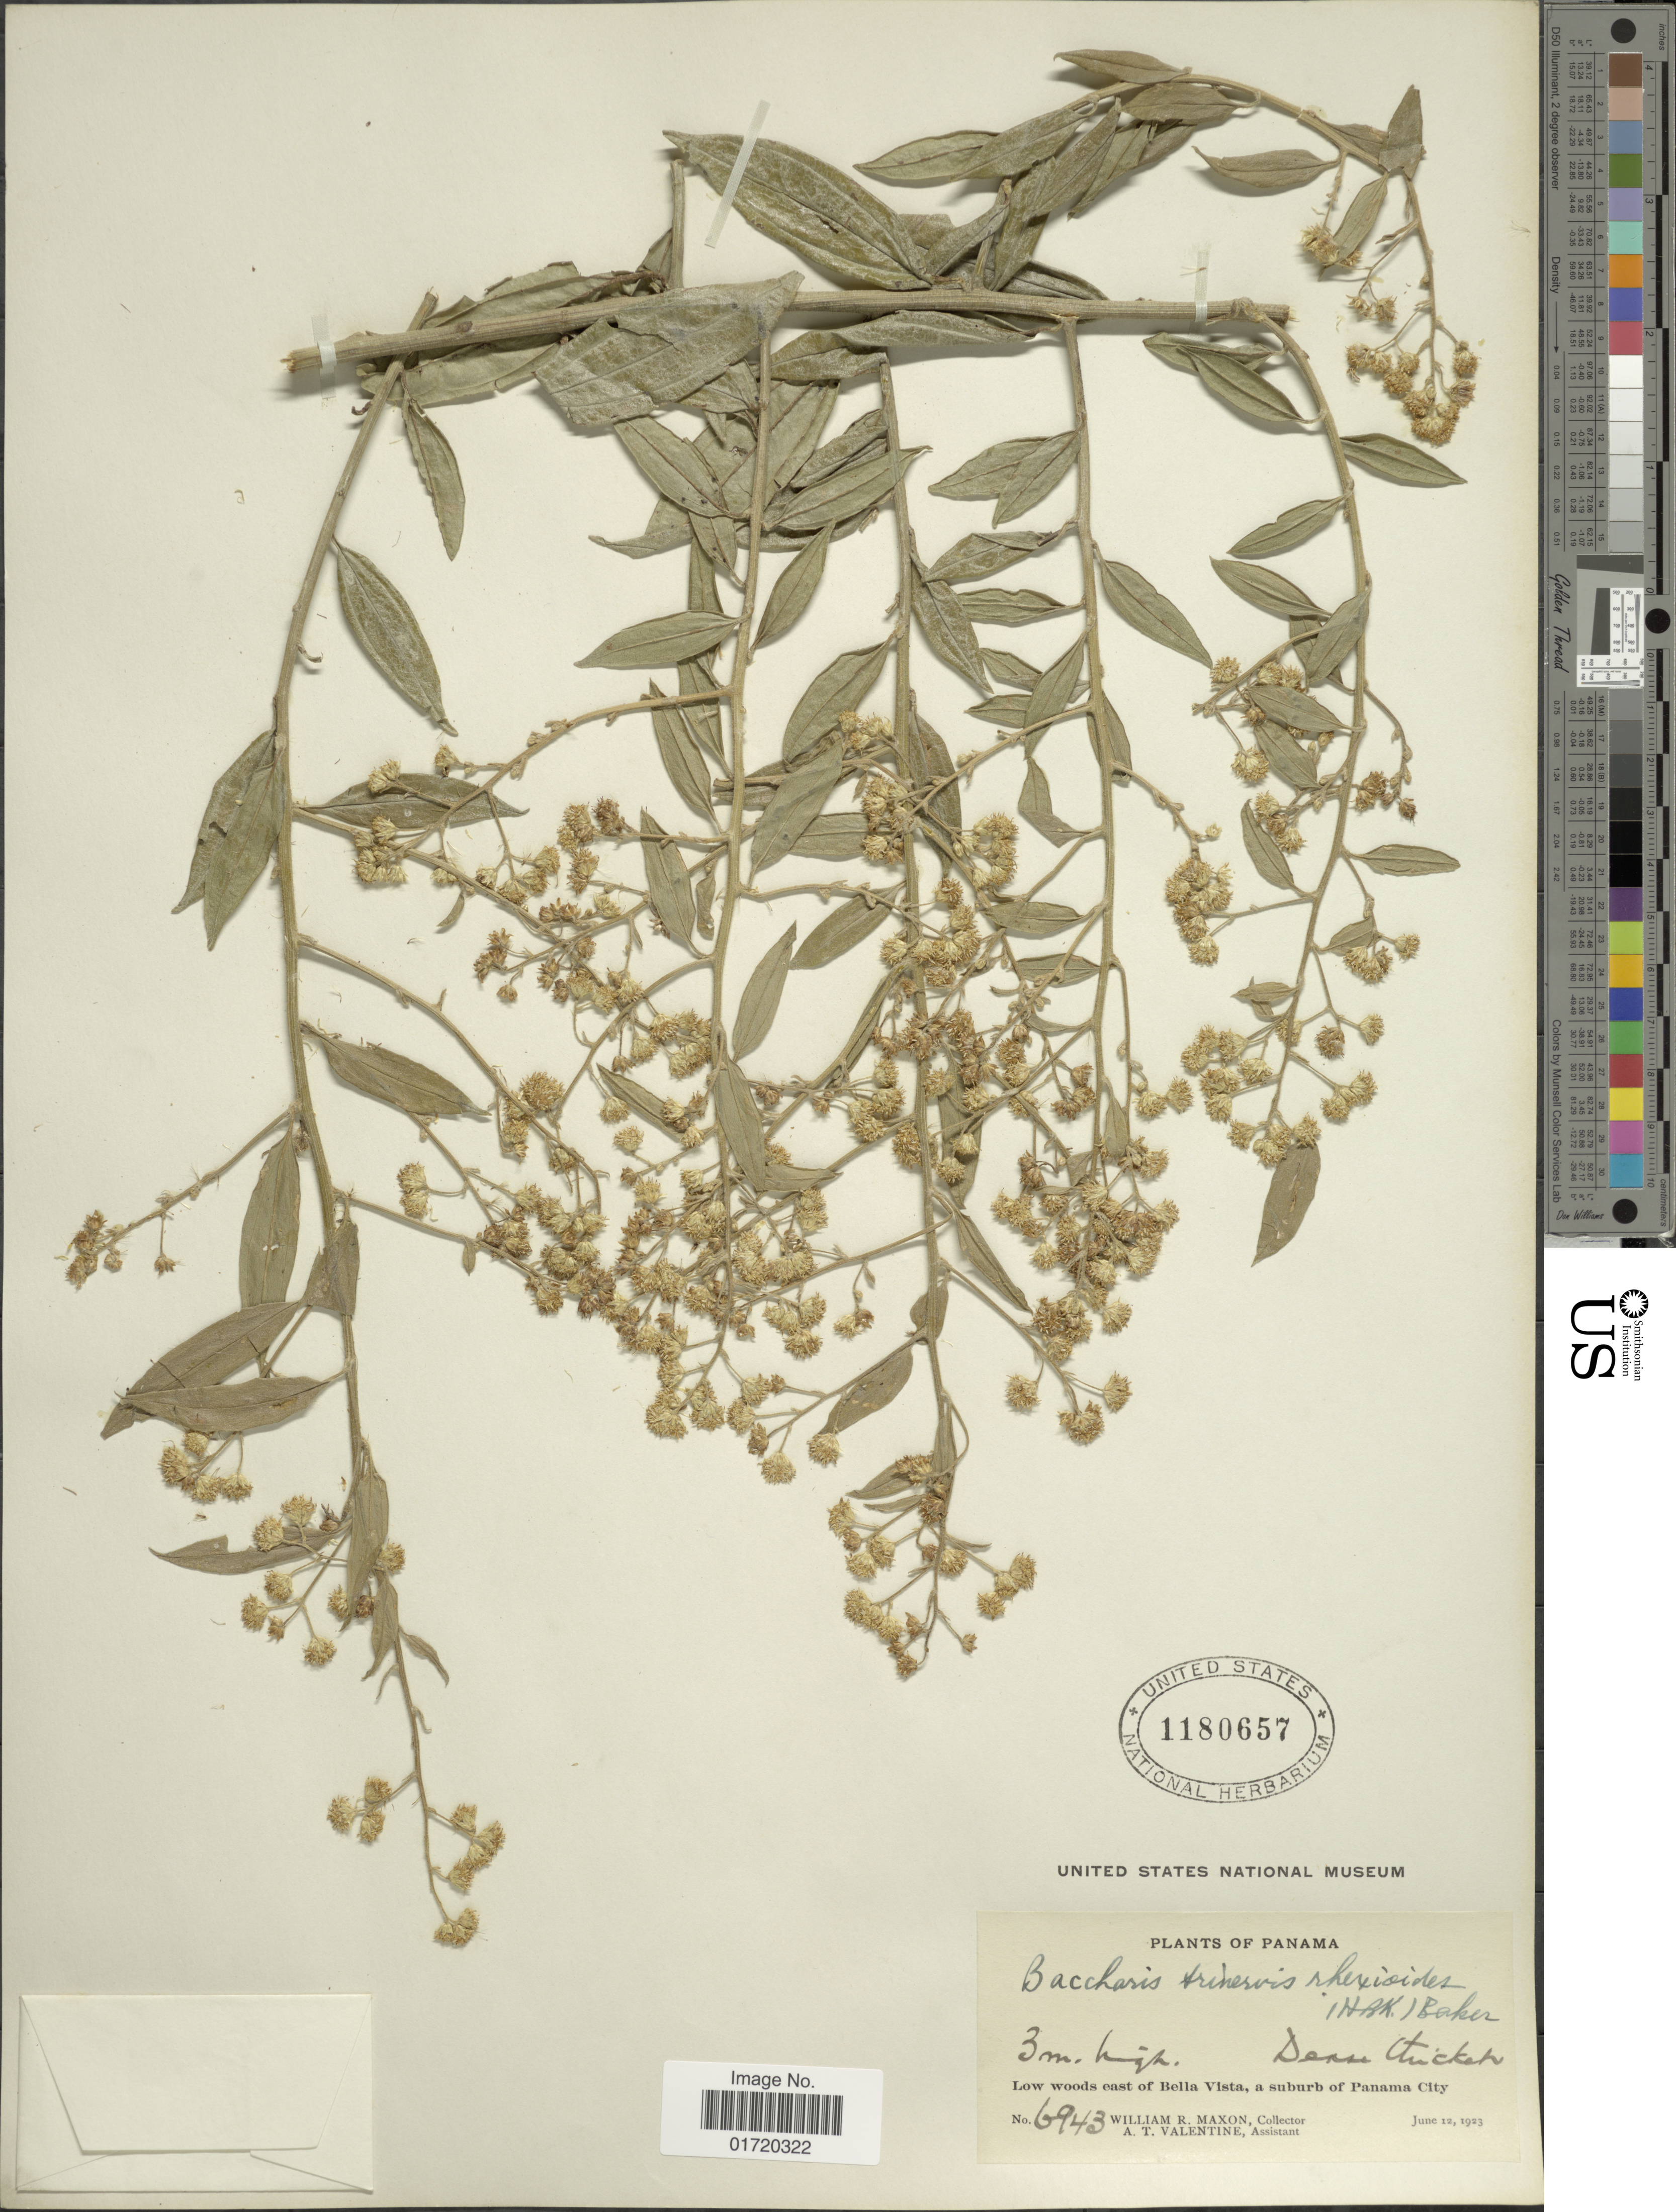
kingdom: Plantae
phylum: Tracheophyta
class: Magnoliopsida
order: Asterales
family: Asteraceae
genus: Baccharis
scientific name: Baccharis trinervis var. rhexioides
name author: (Kunth) Baker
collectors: W. R. Maxon & A. Valentine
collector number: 6943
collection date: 1923-06-12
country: Panama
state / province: Panamá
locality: East of Bella Vista, a suburb of Panama City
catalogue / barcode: US 1180657